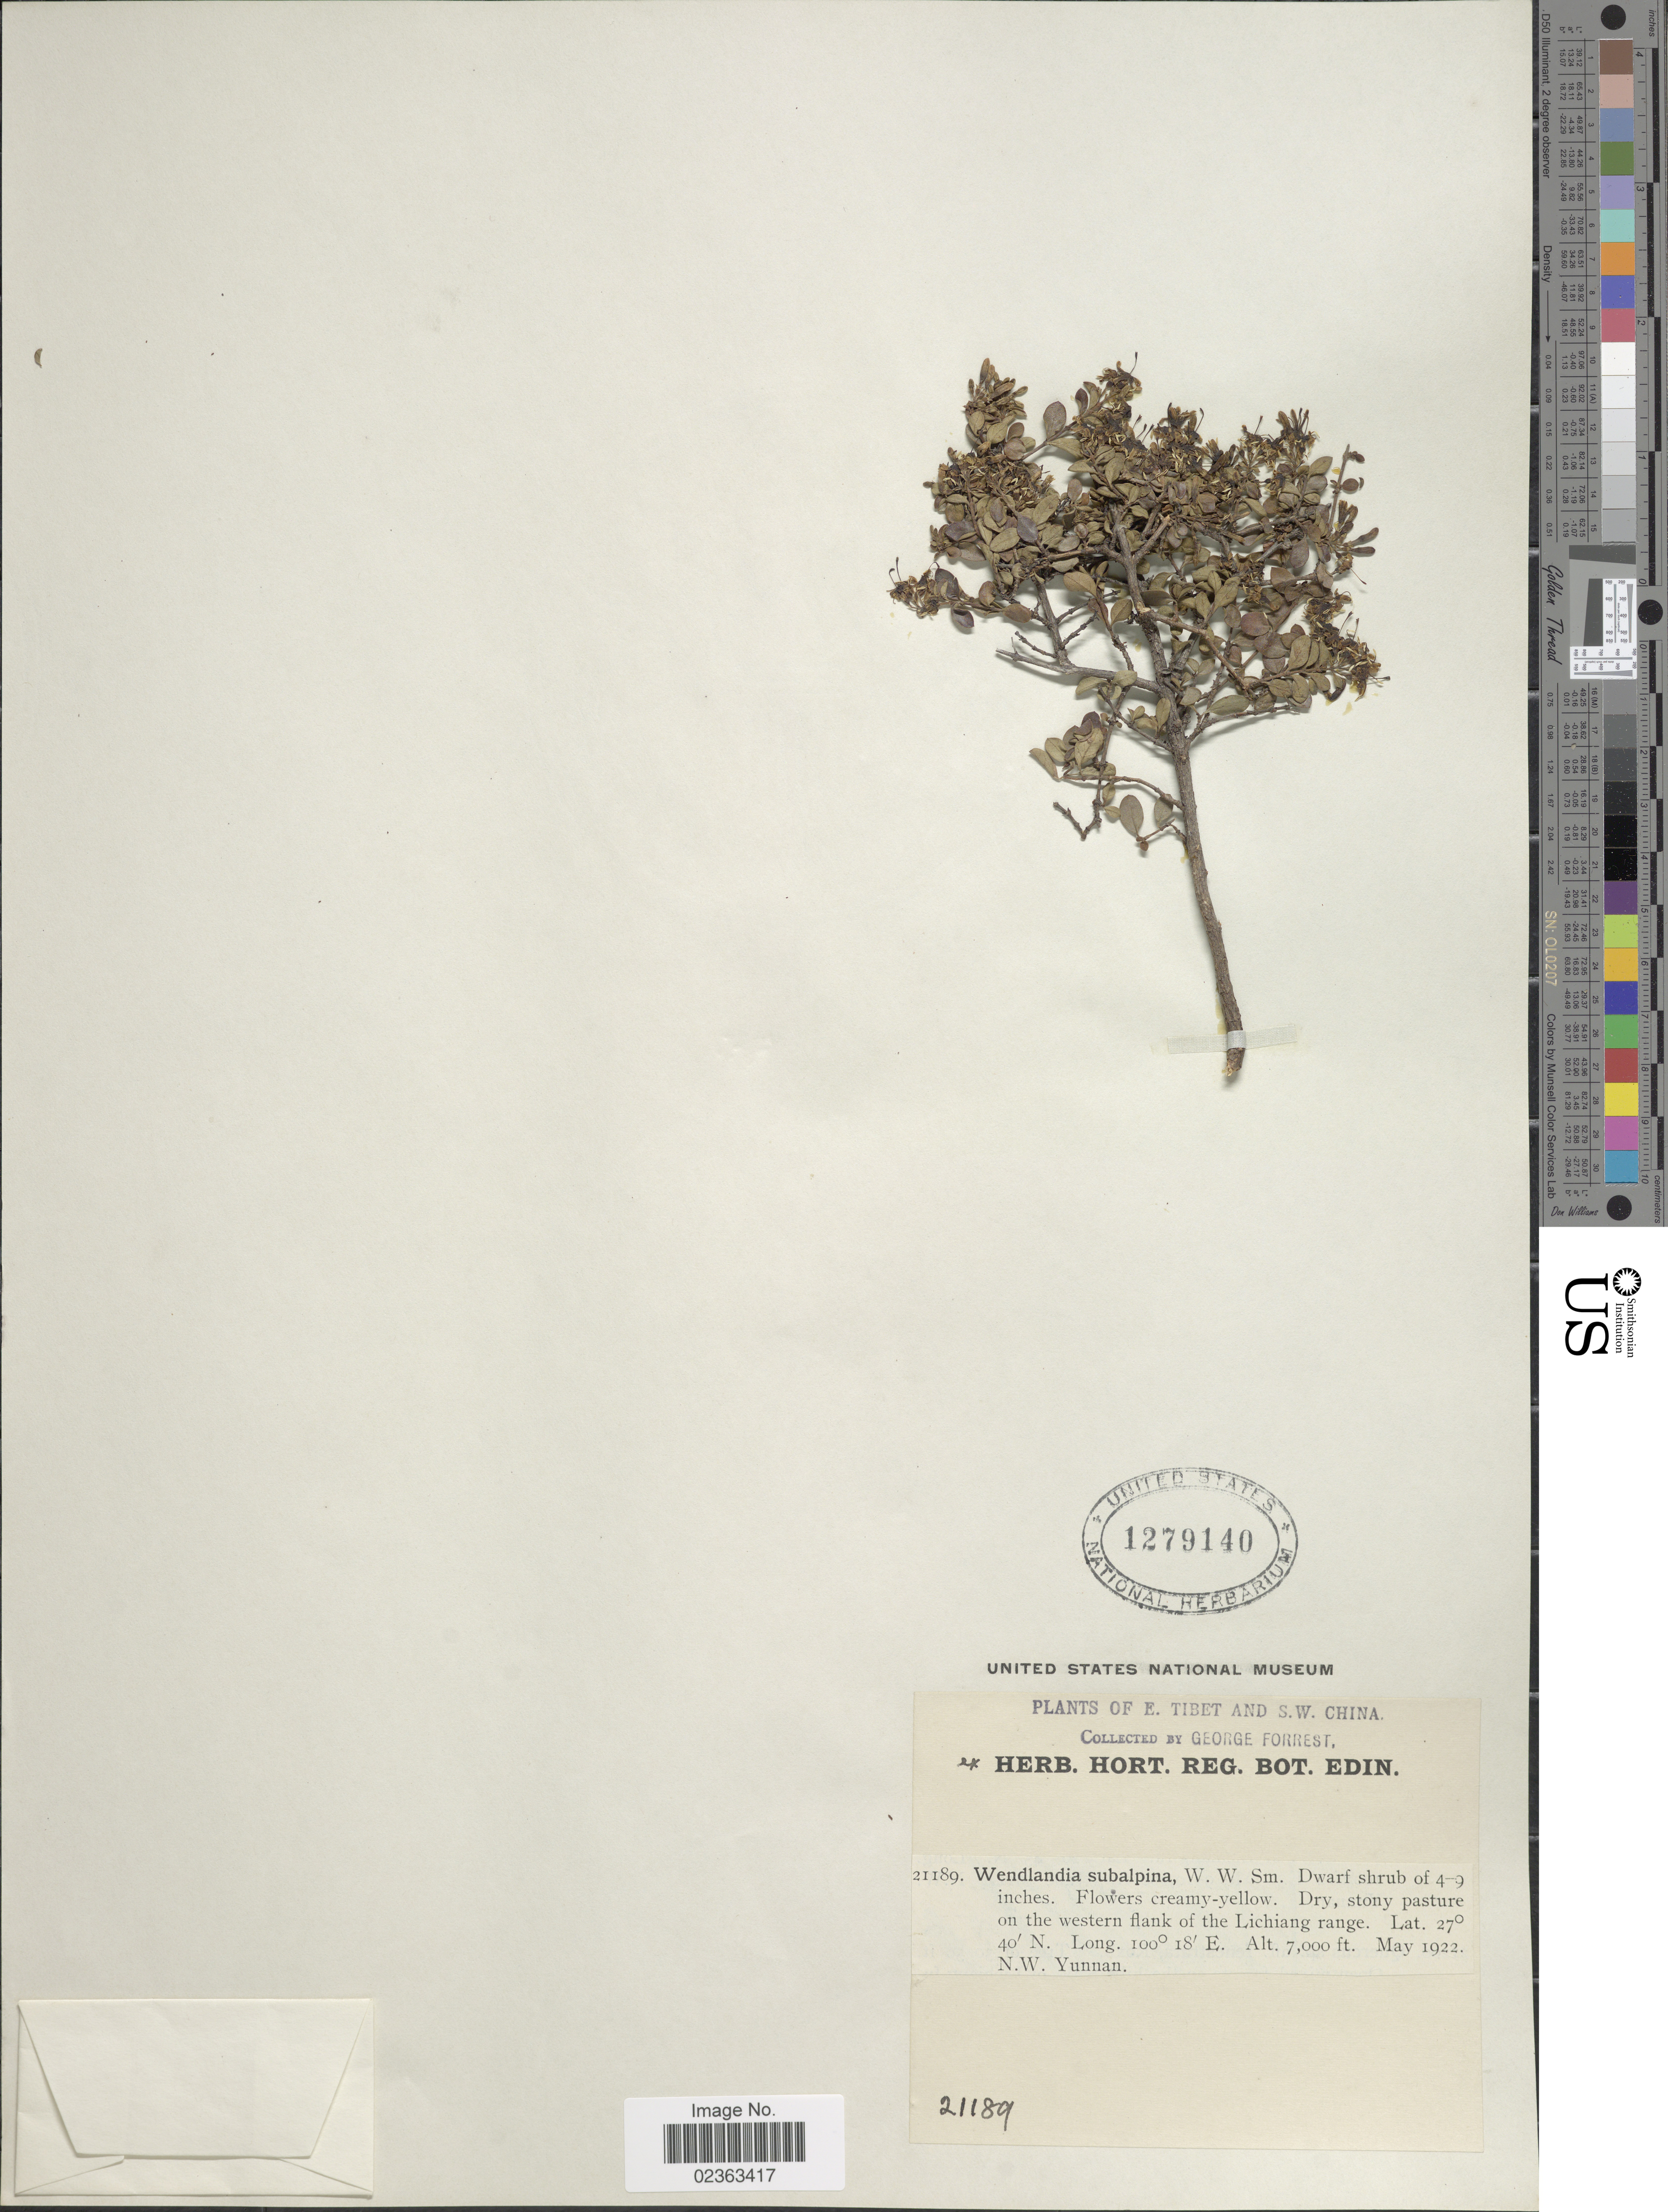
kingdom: Plantae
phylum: Tracheophyta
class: Magnoliopsida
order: Gentianales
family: Rubiaceae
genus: Wendlandia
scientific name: Wendlandia subalpina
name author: W.W. Sm.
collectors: G. Forrest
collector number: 21189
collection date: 1922-05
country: China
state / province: Yunnan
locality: E. Tibet and S.W. China, dry, stoney pasture, on the western falnk of the Lichiang range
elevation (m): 2134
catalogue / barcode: US 1279140